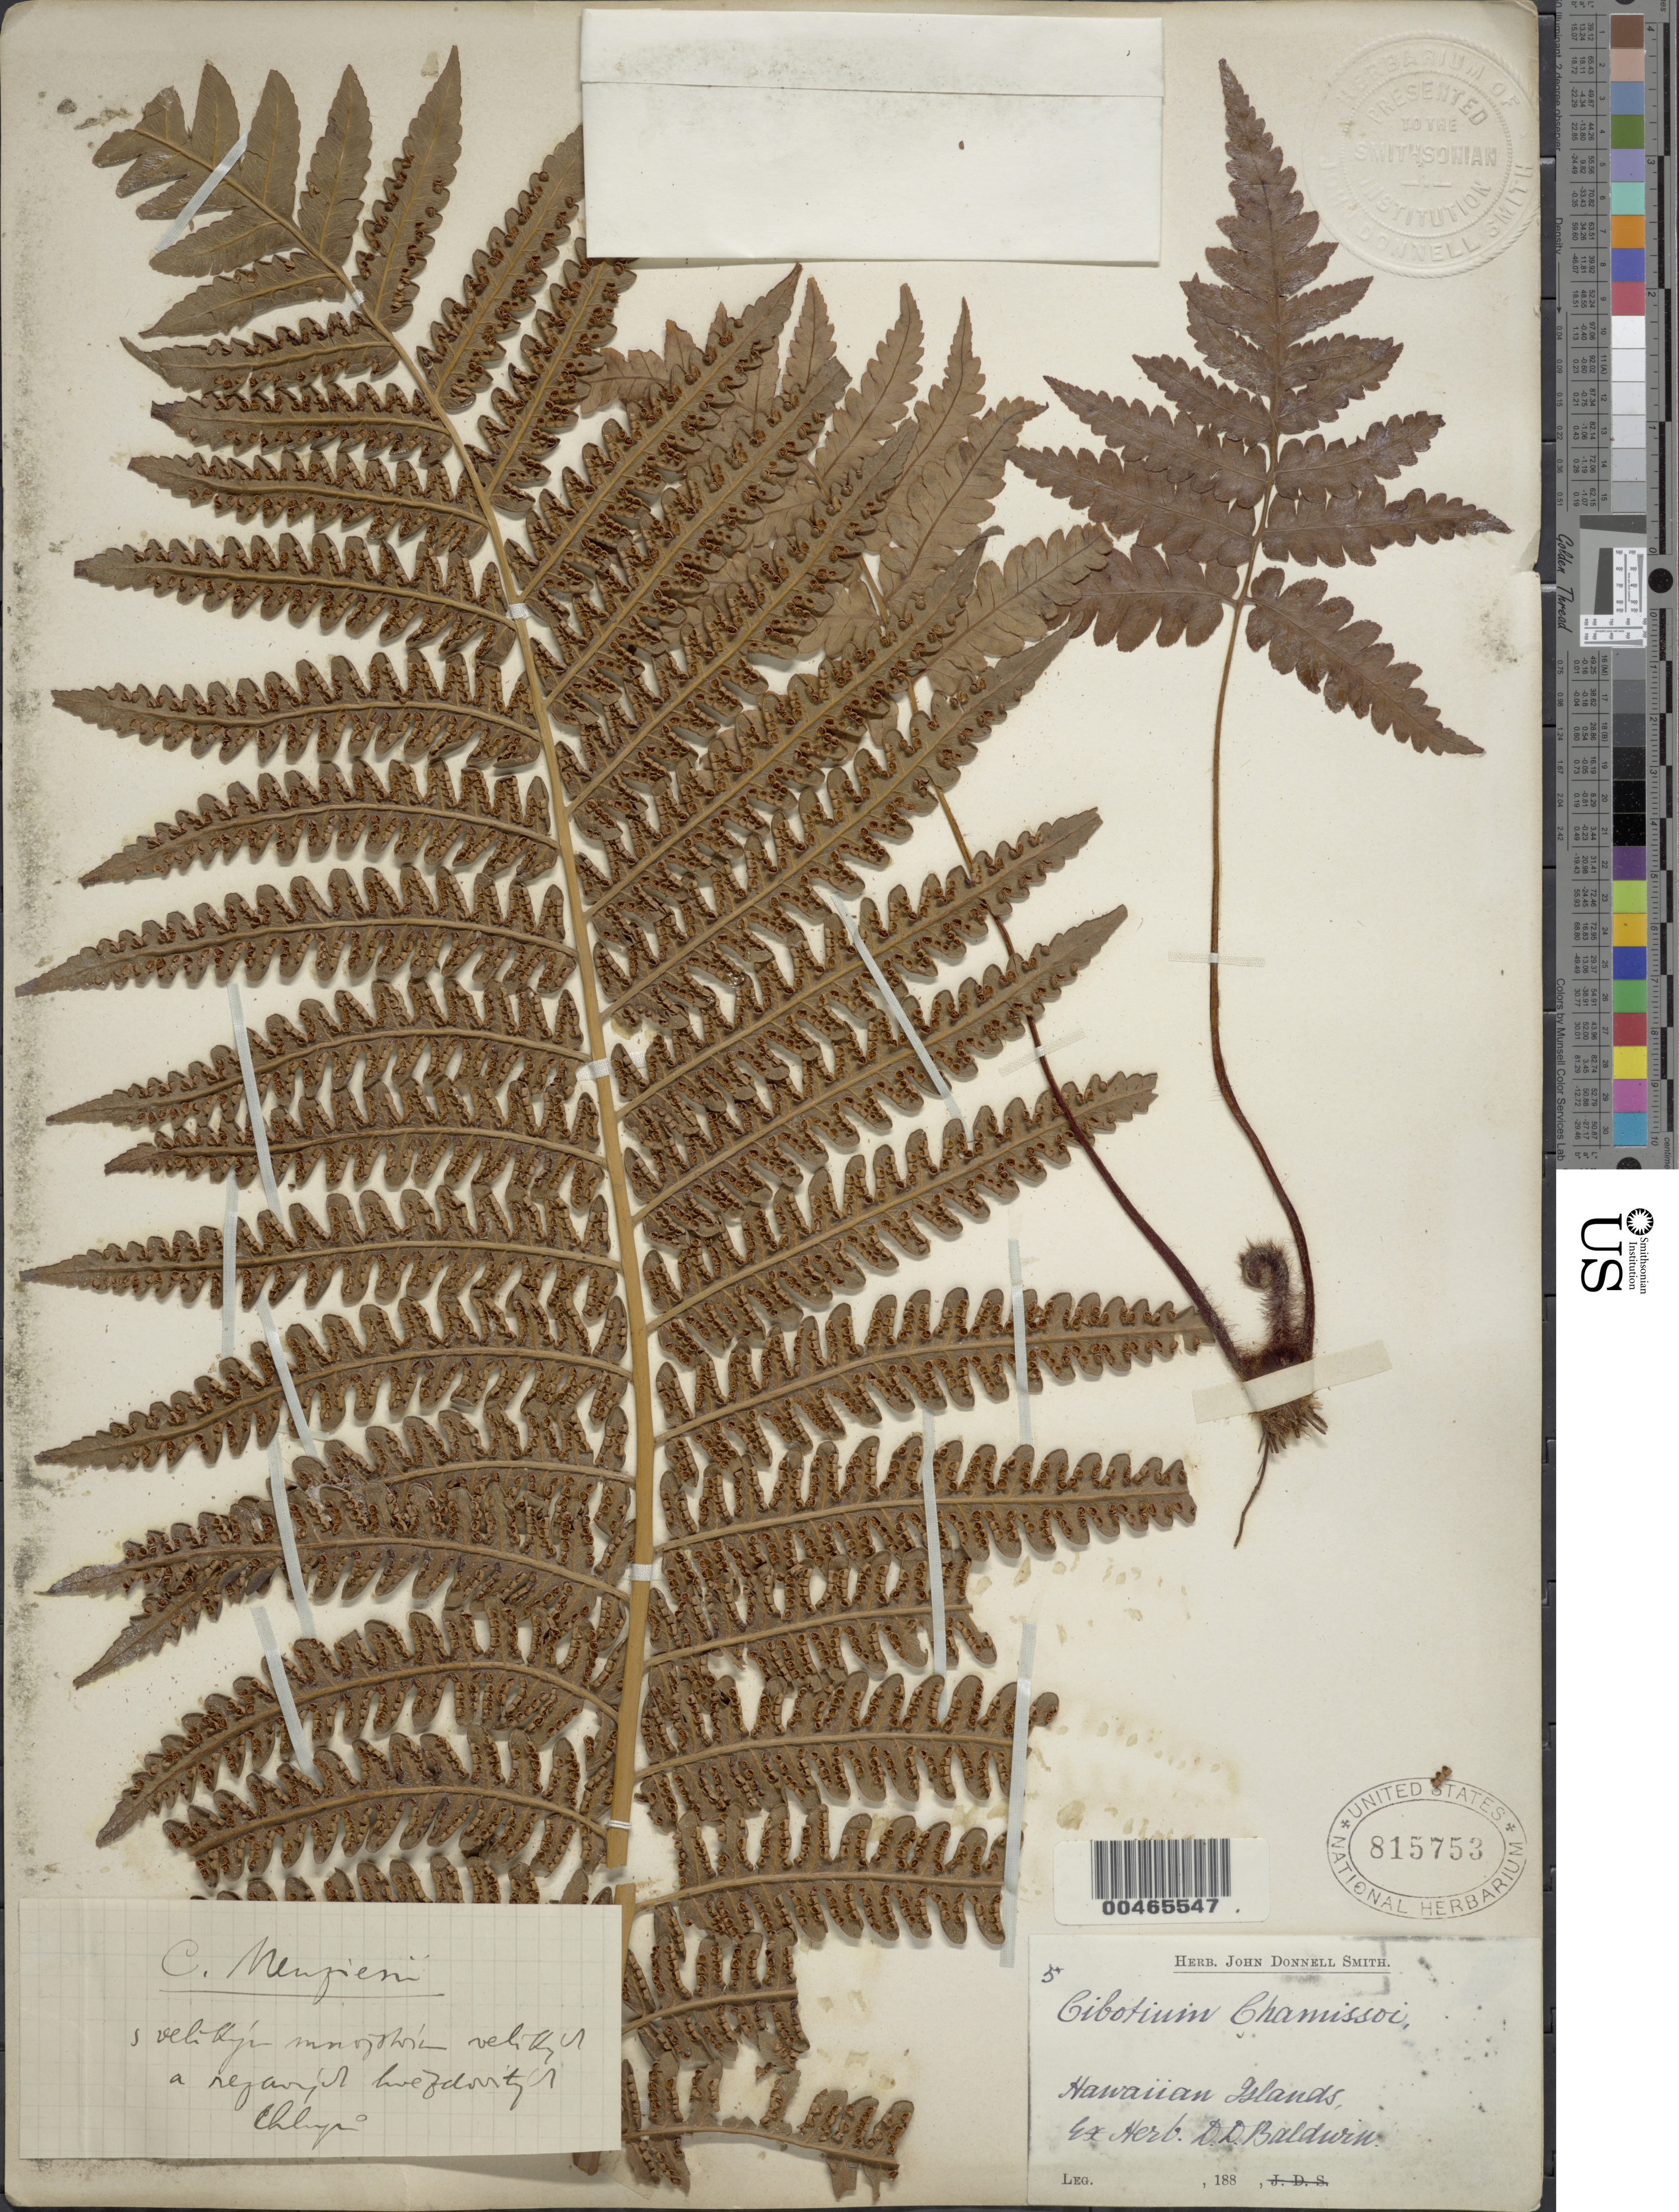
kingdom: Plantae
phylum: Tracheophyta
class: Polypodiopsida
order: Cyatheales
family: Cibotiaceae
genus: Cibotium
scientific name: Cibotium menziesii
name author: Hook.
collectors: D. Baldwin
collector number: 5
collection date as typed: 188-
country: United States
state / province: Hawaii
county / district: Hawaii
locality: Hawaiian islands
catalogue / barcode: US 815753